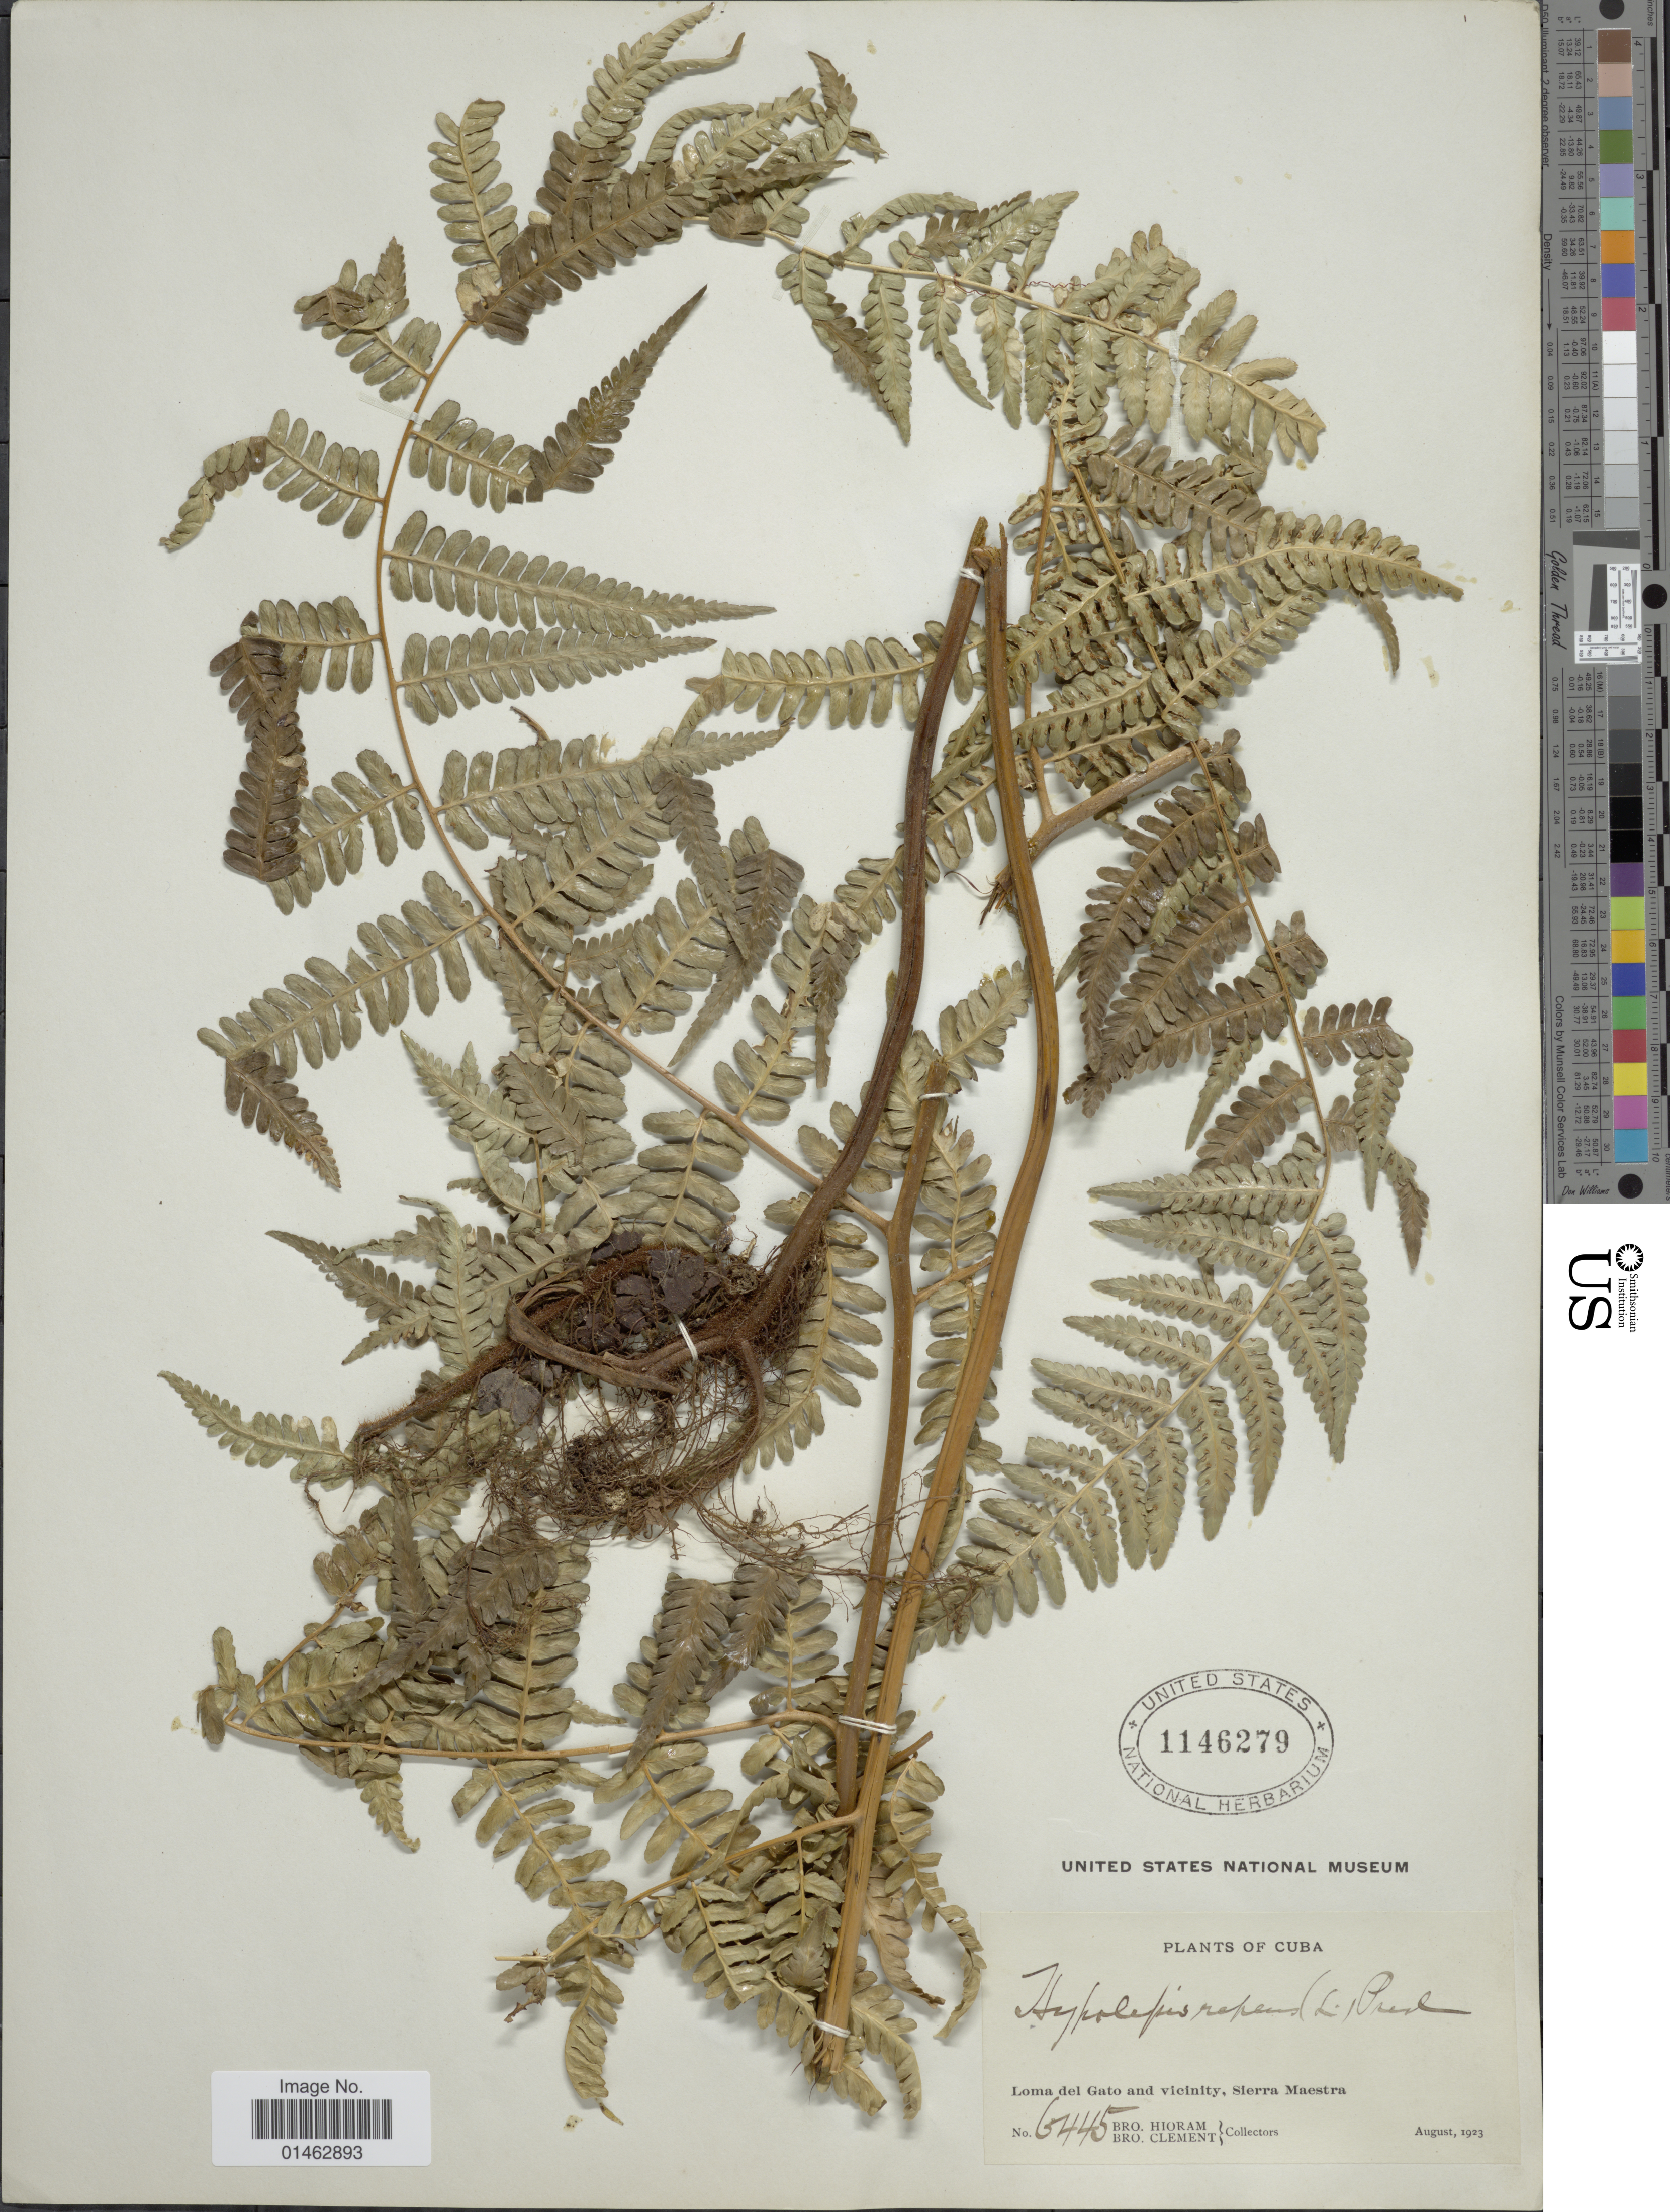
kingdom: Plantae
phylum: Tracheophyta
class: Polypodiopsida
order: Polypodiales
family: Dennstaedtiaceae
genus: Hypolepis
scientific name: Hypolepis repens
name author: (L.) C. Presl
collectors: Bro. Hioram & B. Clement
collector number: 6445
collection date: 1923-08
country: Cuba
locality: Loma del Gato and vicinity, Sierra Maestra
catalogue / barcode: US 1146279